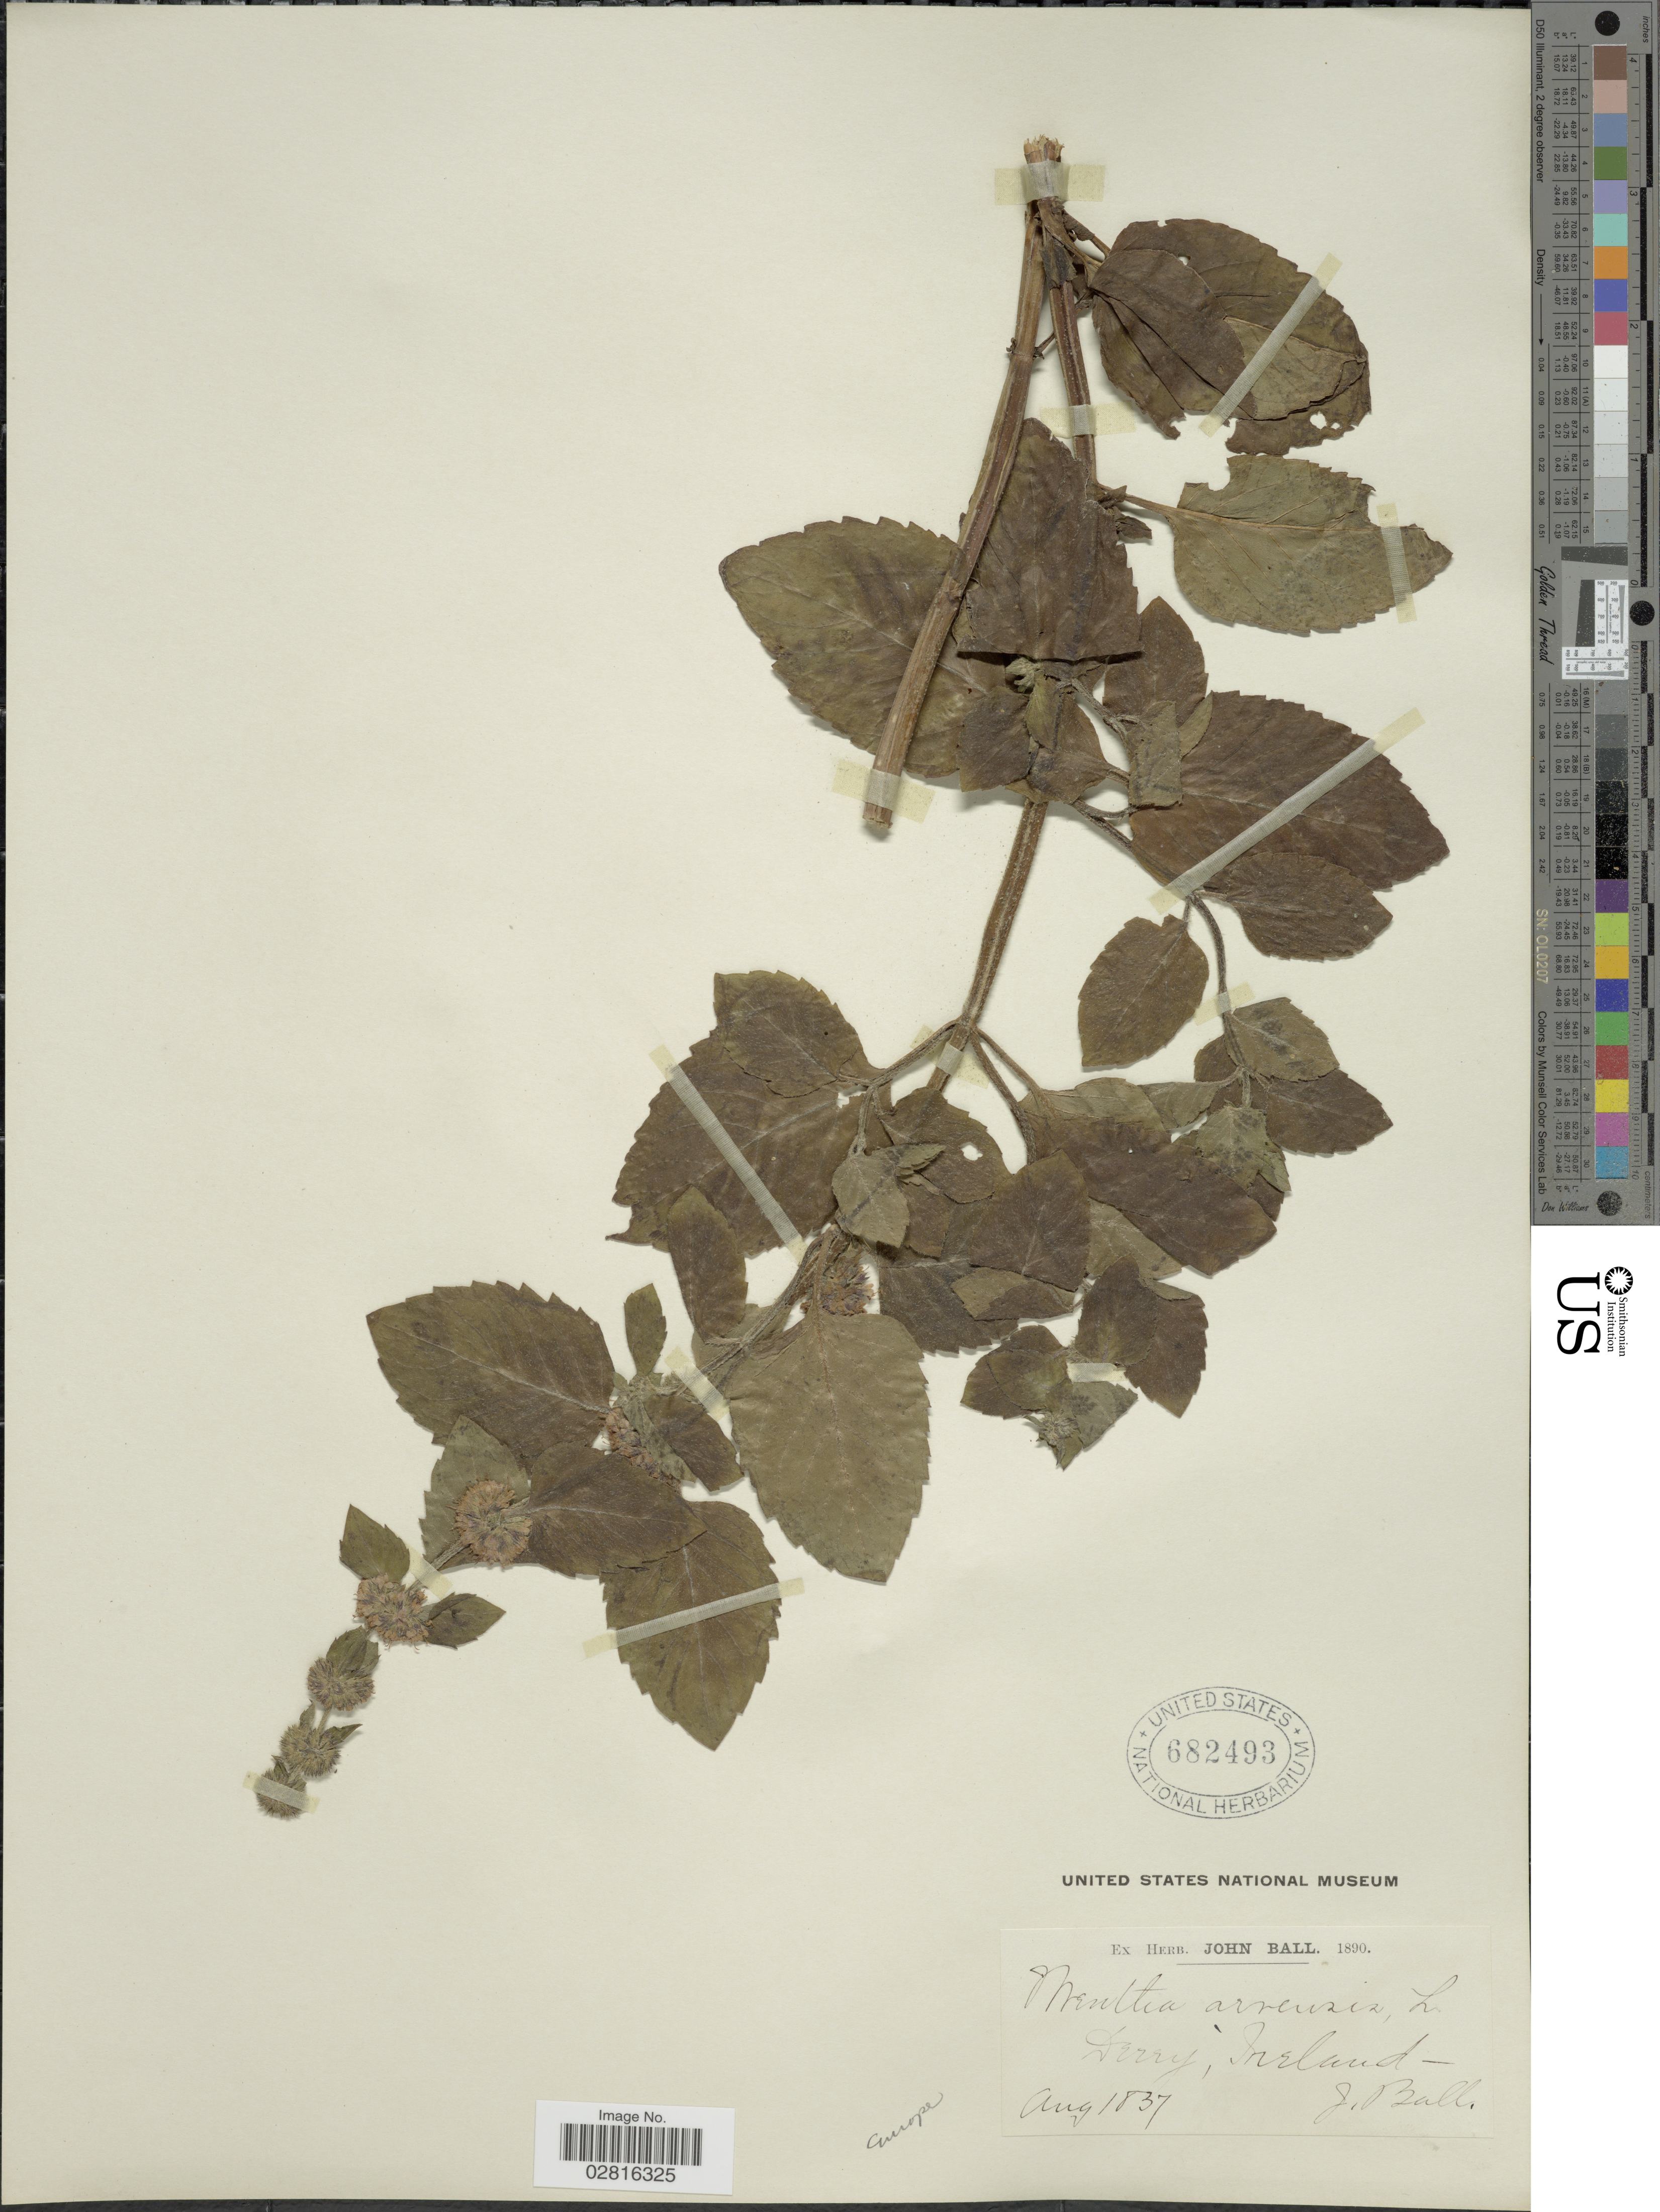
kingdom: Plantae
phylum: Tracheophyta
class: Magnoliopsida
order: Lamiales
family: Lamiaceae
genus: Mentha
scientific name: Mentha arvensis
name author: L.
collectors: J. Ball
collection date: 1837-08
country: Ireland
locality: Derry.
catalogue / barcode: US 682493